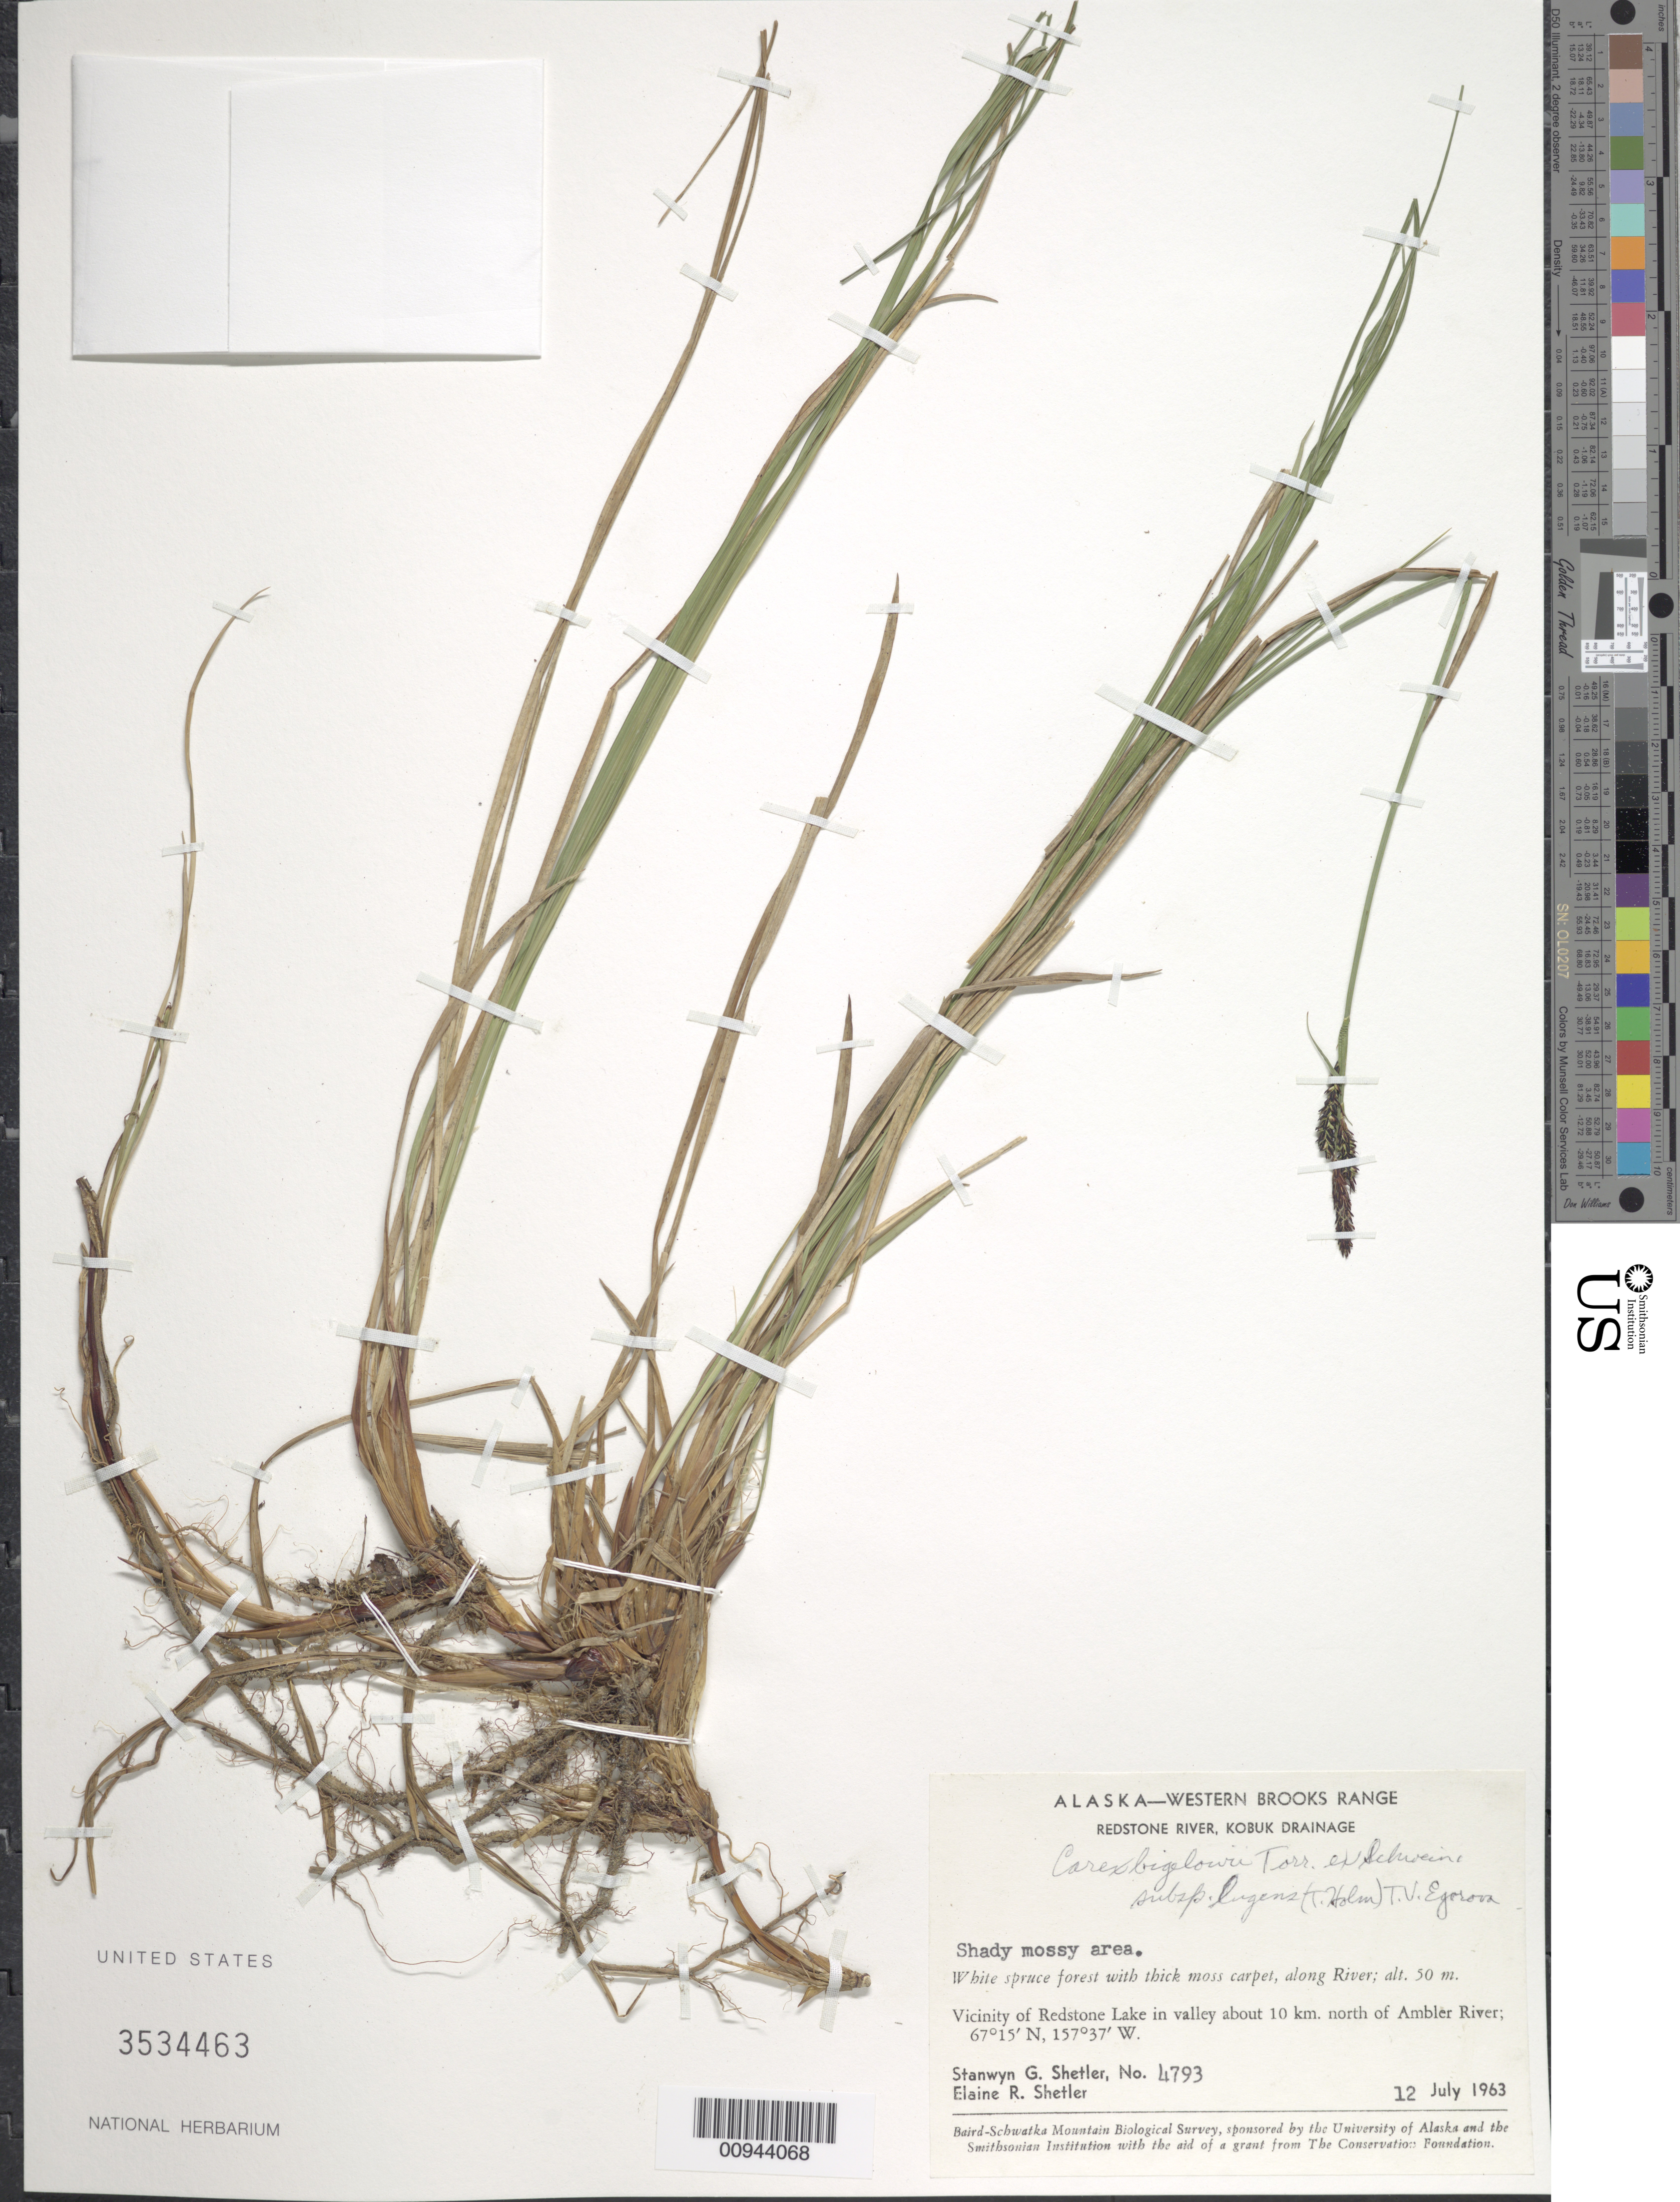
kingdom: Plantae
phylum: Tracheophyta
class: Liliopsida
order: Poales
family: Cyperaceae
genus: Carex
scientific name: Carex bigelowii subsp. lugens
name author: (Holm) T.V. Egorova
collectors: S. Shetler & E. R. Shetler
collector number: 4793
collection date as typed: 12 Jul 1963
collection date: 1963-07-12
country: United States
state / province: Alaska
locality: Vicinity of Redstone Lake in valley about 10 km. north of Ambler River. Western Brooks Range, Redstone River, Kobuk Drainage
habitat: White spruce forest with thick moss carpet, along River. Shady mossy area.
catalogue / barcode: US 3534463